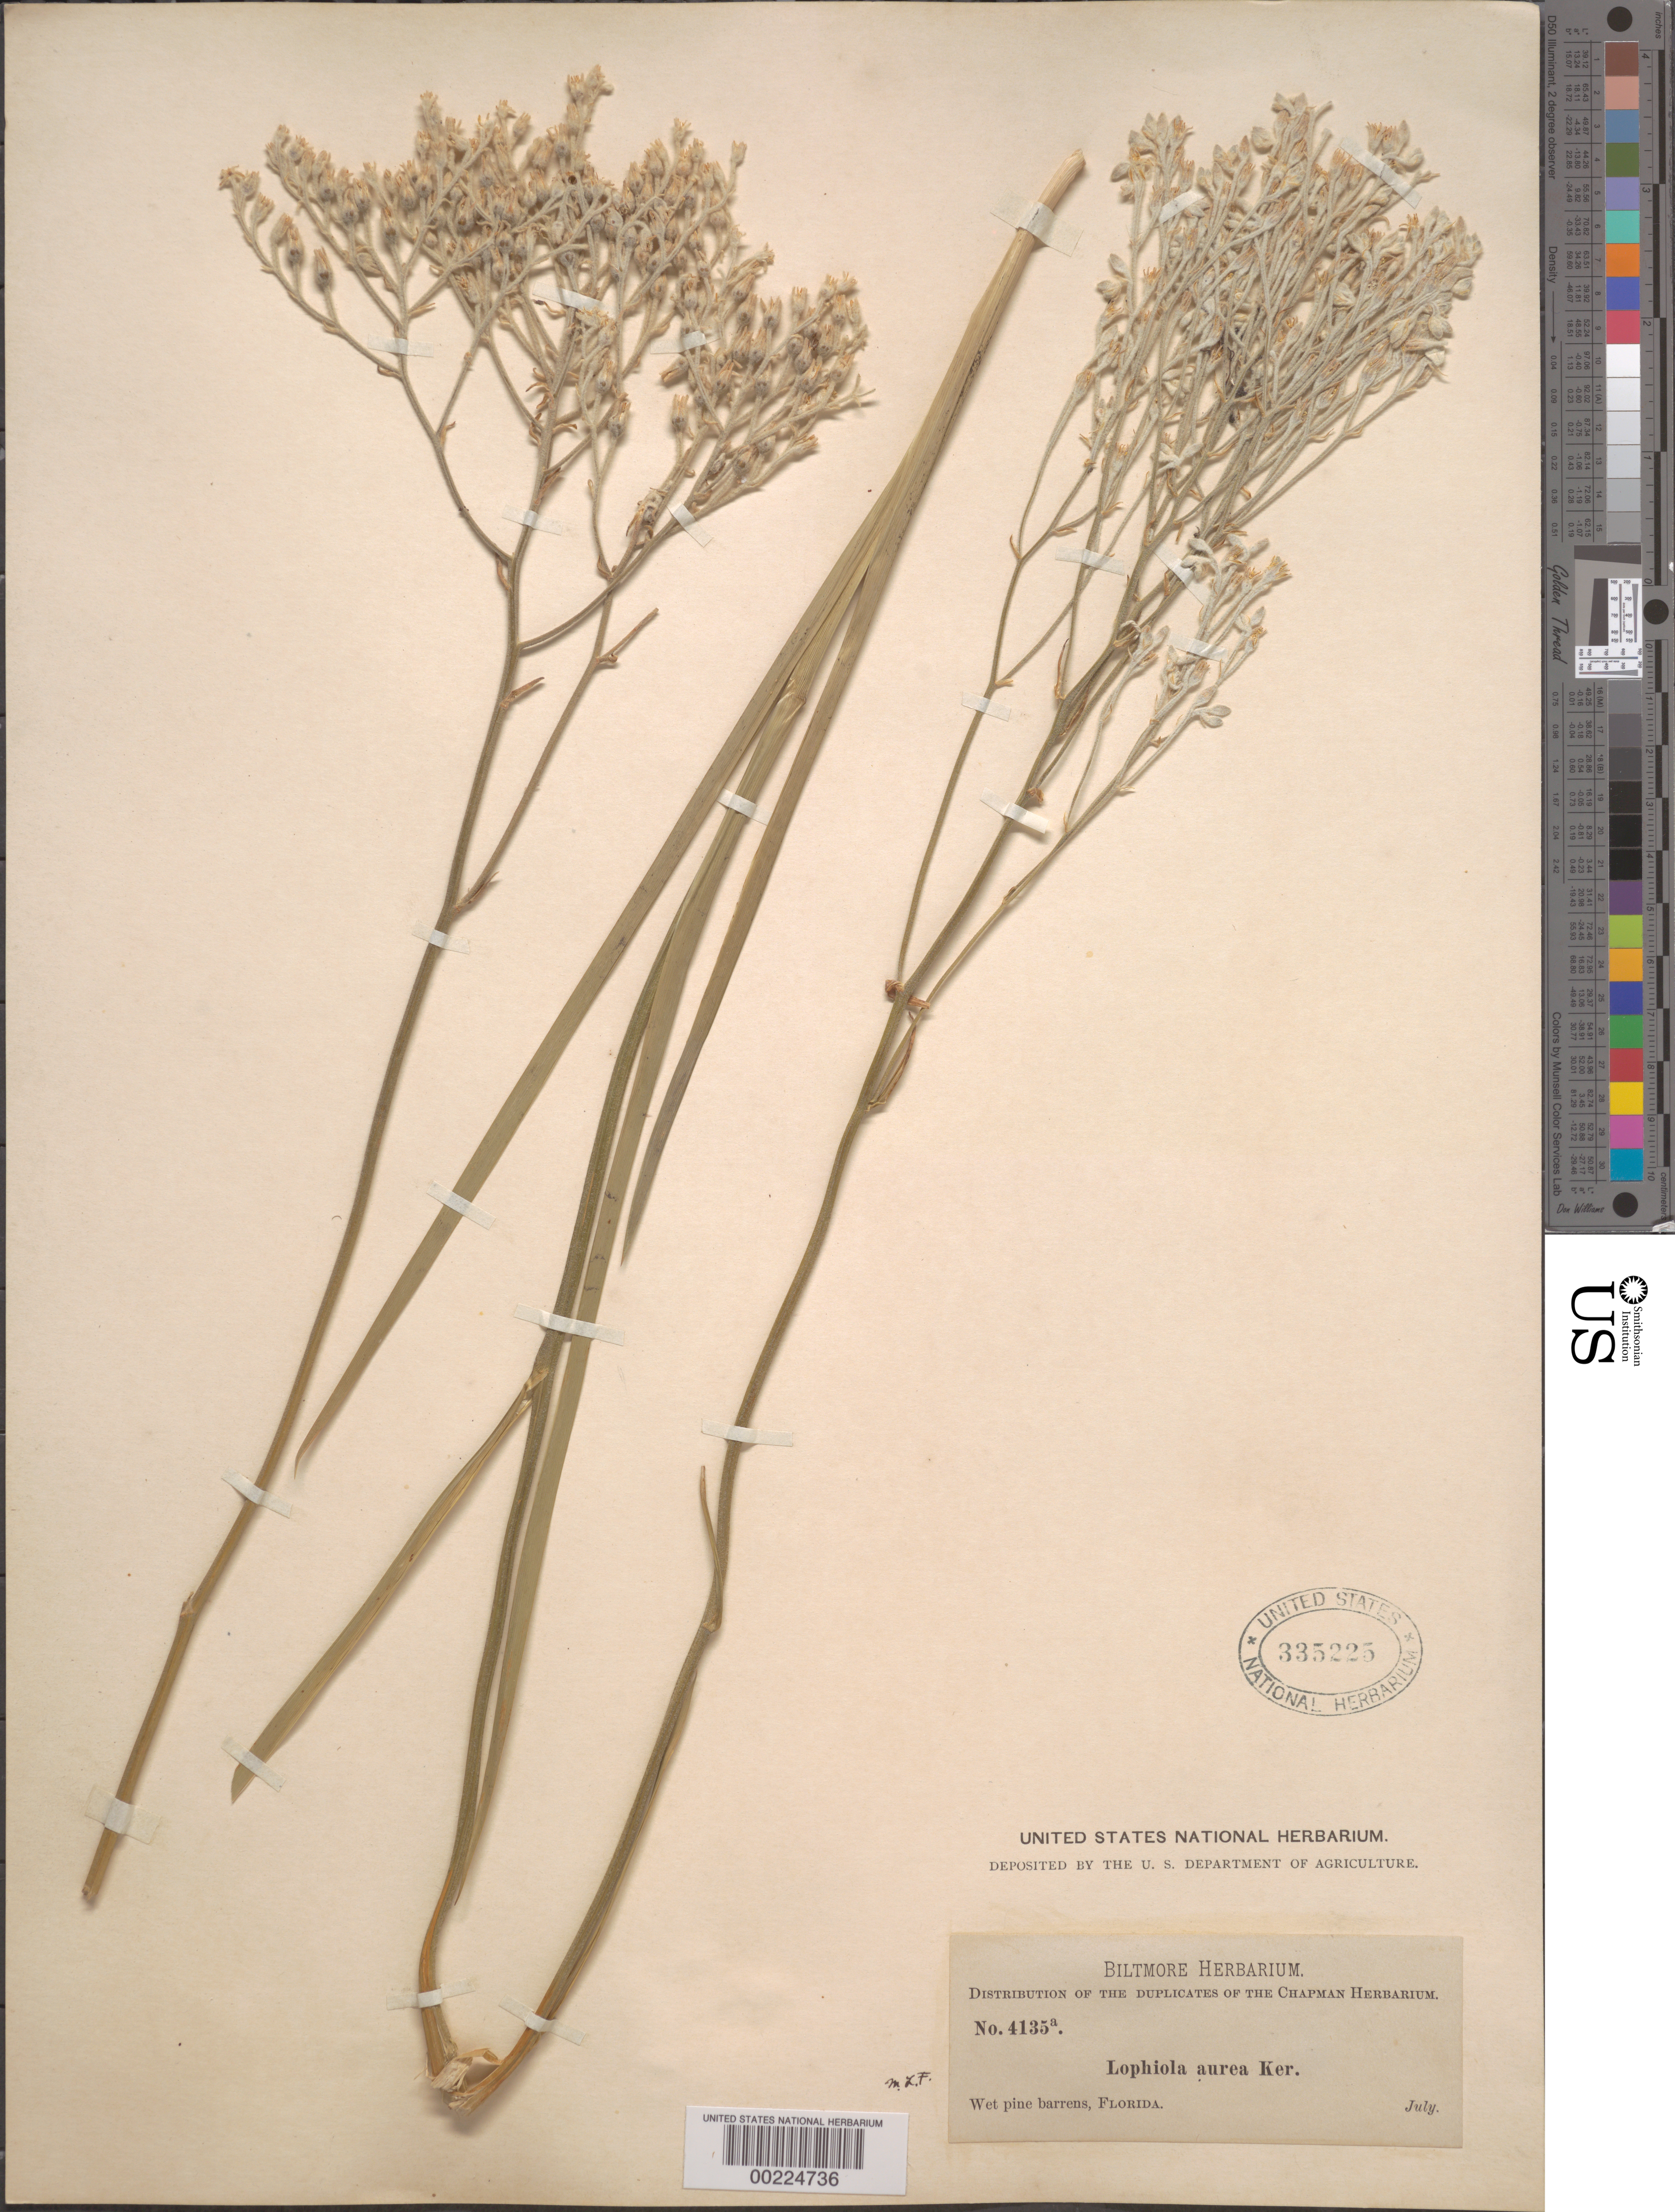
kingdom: Plantae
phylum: Tracheophyta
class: Liliopsida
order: Dioscoreales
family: Nartheciaceae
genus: Lophiola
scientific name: Lophiola aurea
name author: Ker Gawl.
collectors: ex herb. Biltmore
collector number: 4135a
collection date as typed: Jul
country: United States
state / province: Florida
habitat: Wet pine barrens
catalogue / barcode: US 335225